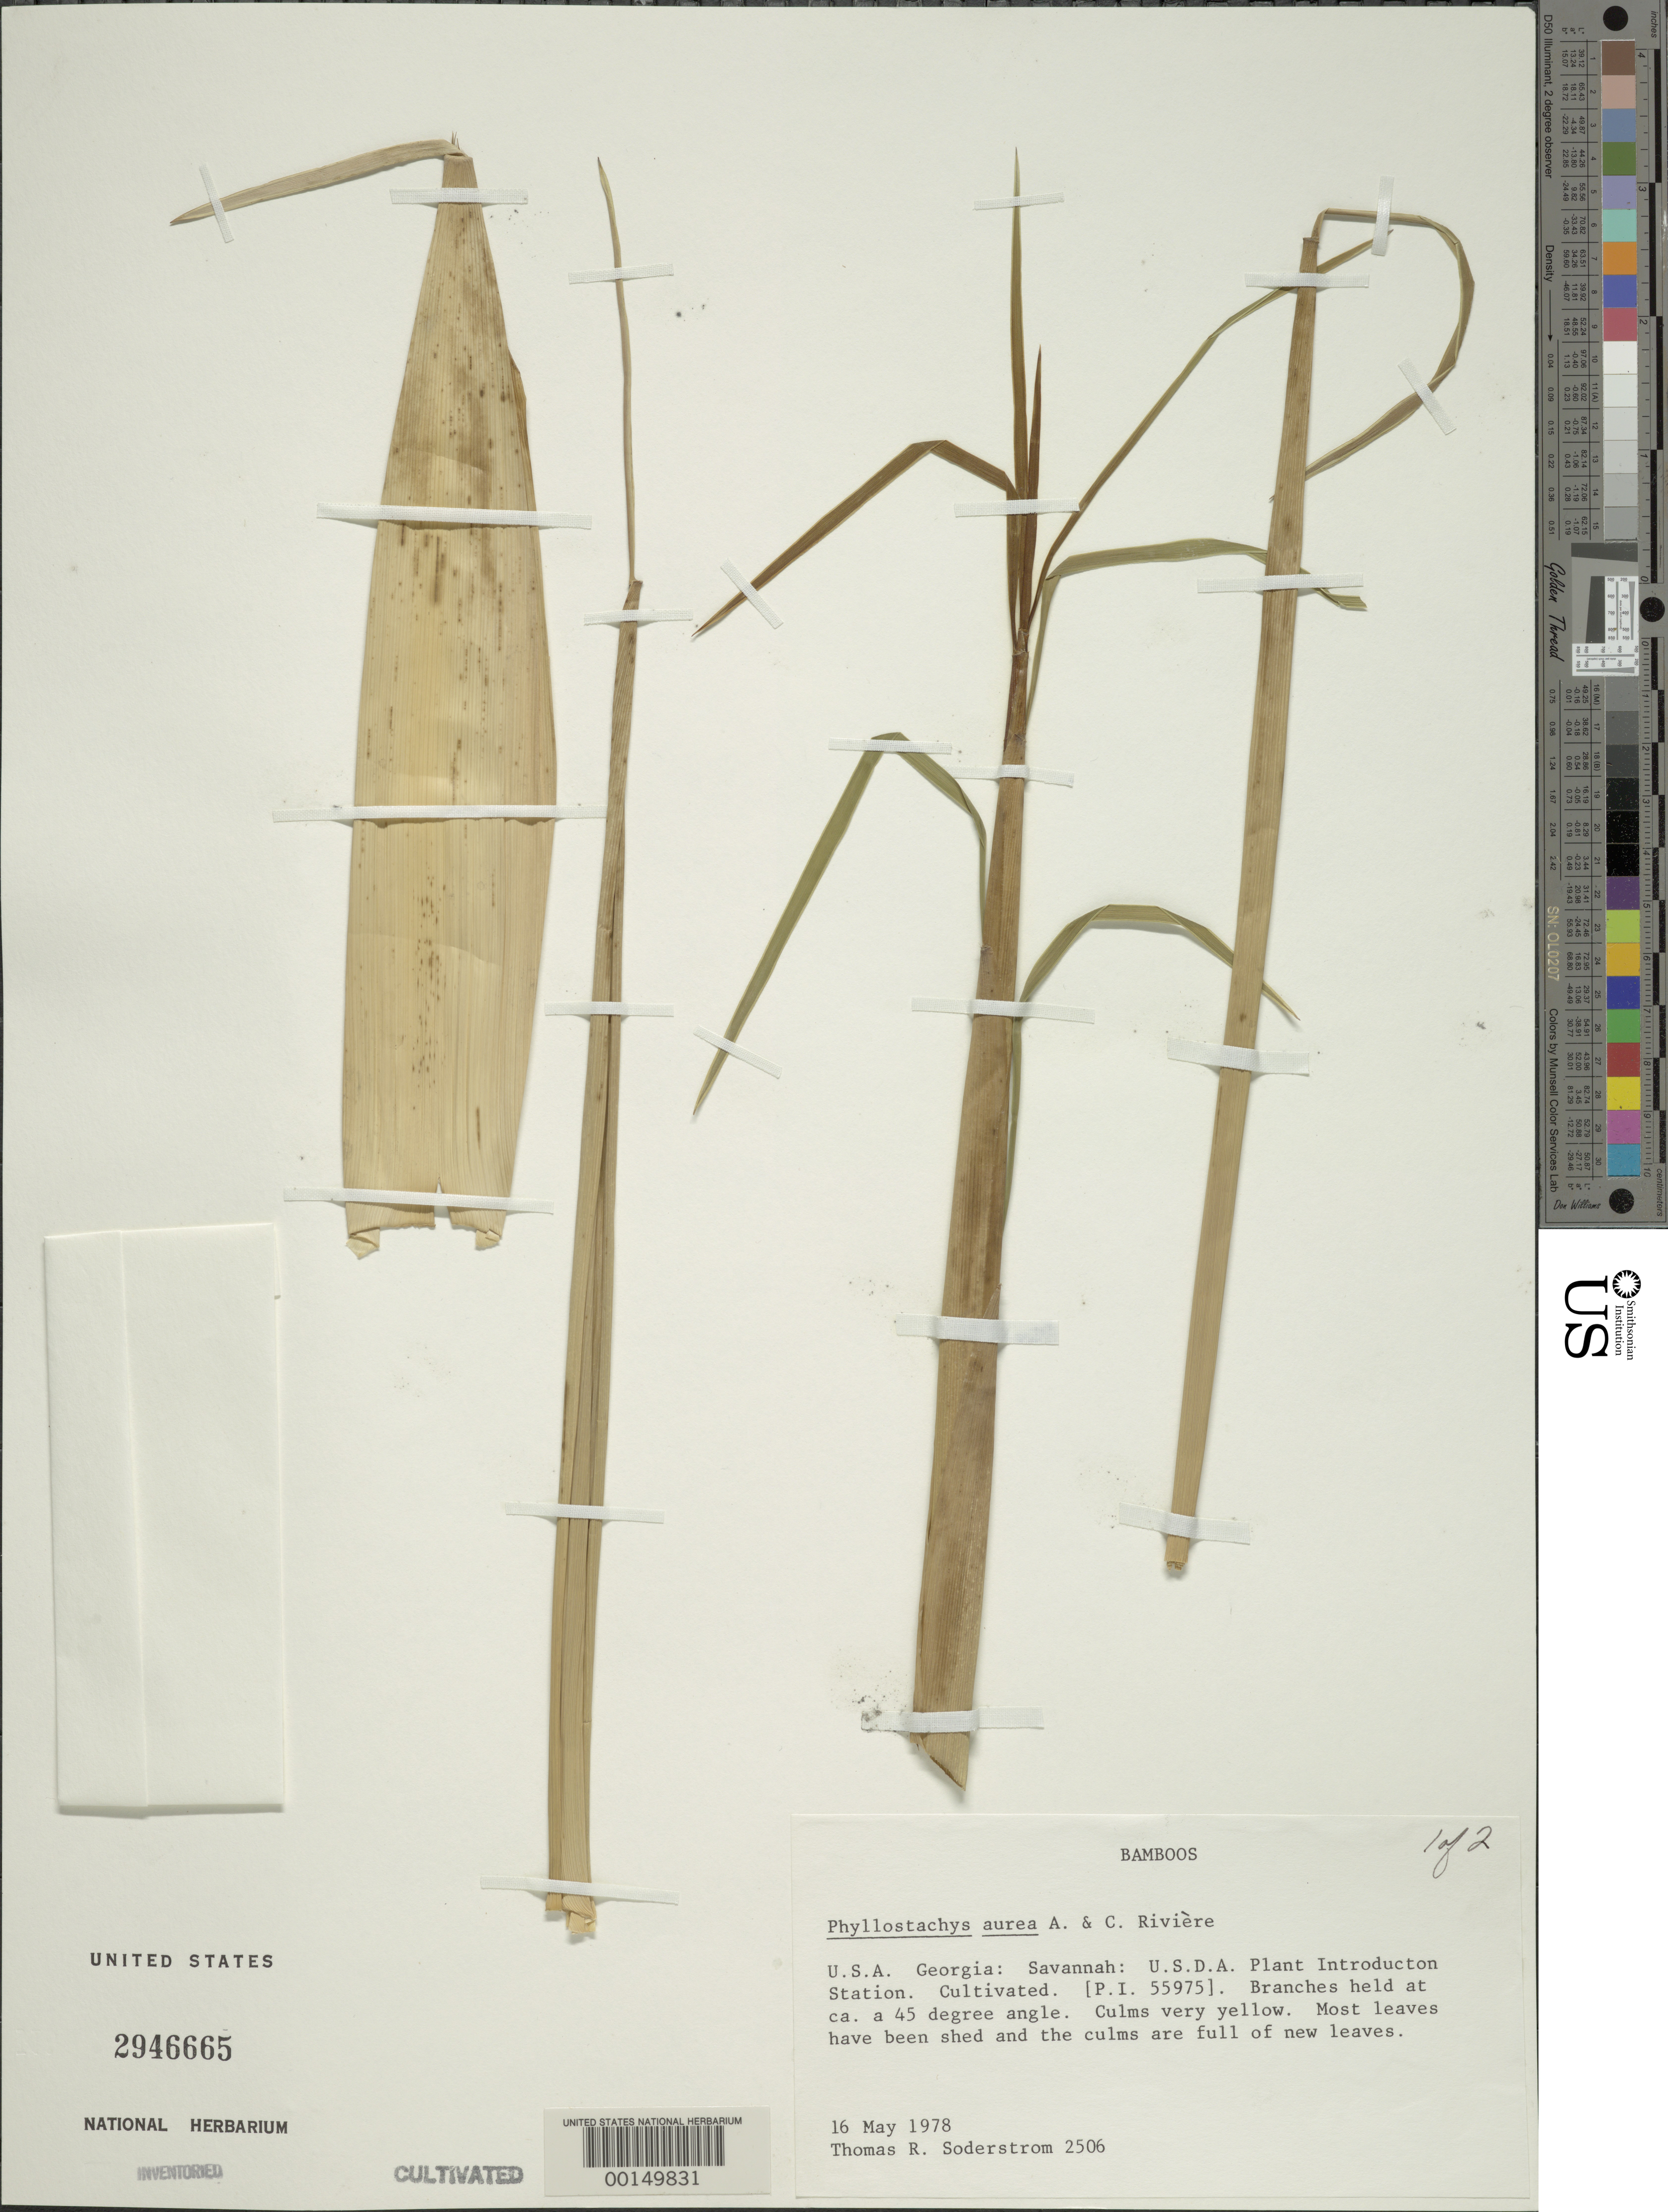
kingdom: Plantae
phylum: Tracheophyta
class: Liliopsida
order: Poales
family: Poaceae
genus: Phyllostachys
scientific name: Phyllostachys aurea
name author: Rivière & C. Rivière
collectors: T. R. Soderstrom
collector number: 2506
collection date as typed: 16 May 1978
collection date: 1978-05-16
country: United States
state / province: Georgia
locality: Savannah, usda plant intro. station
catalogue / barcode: US 2946665